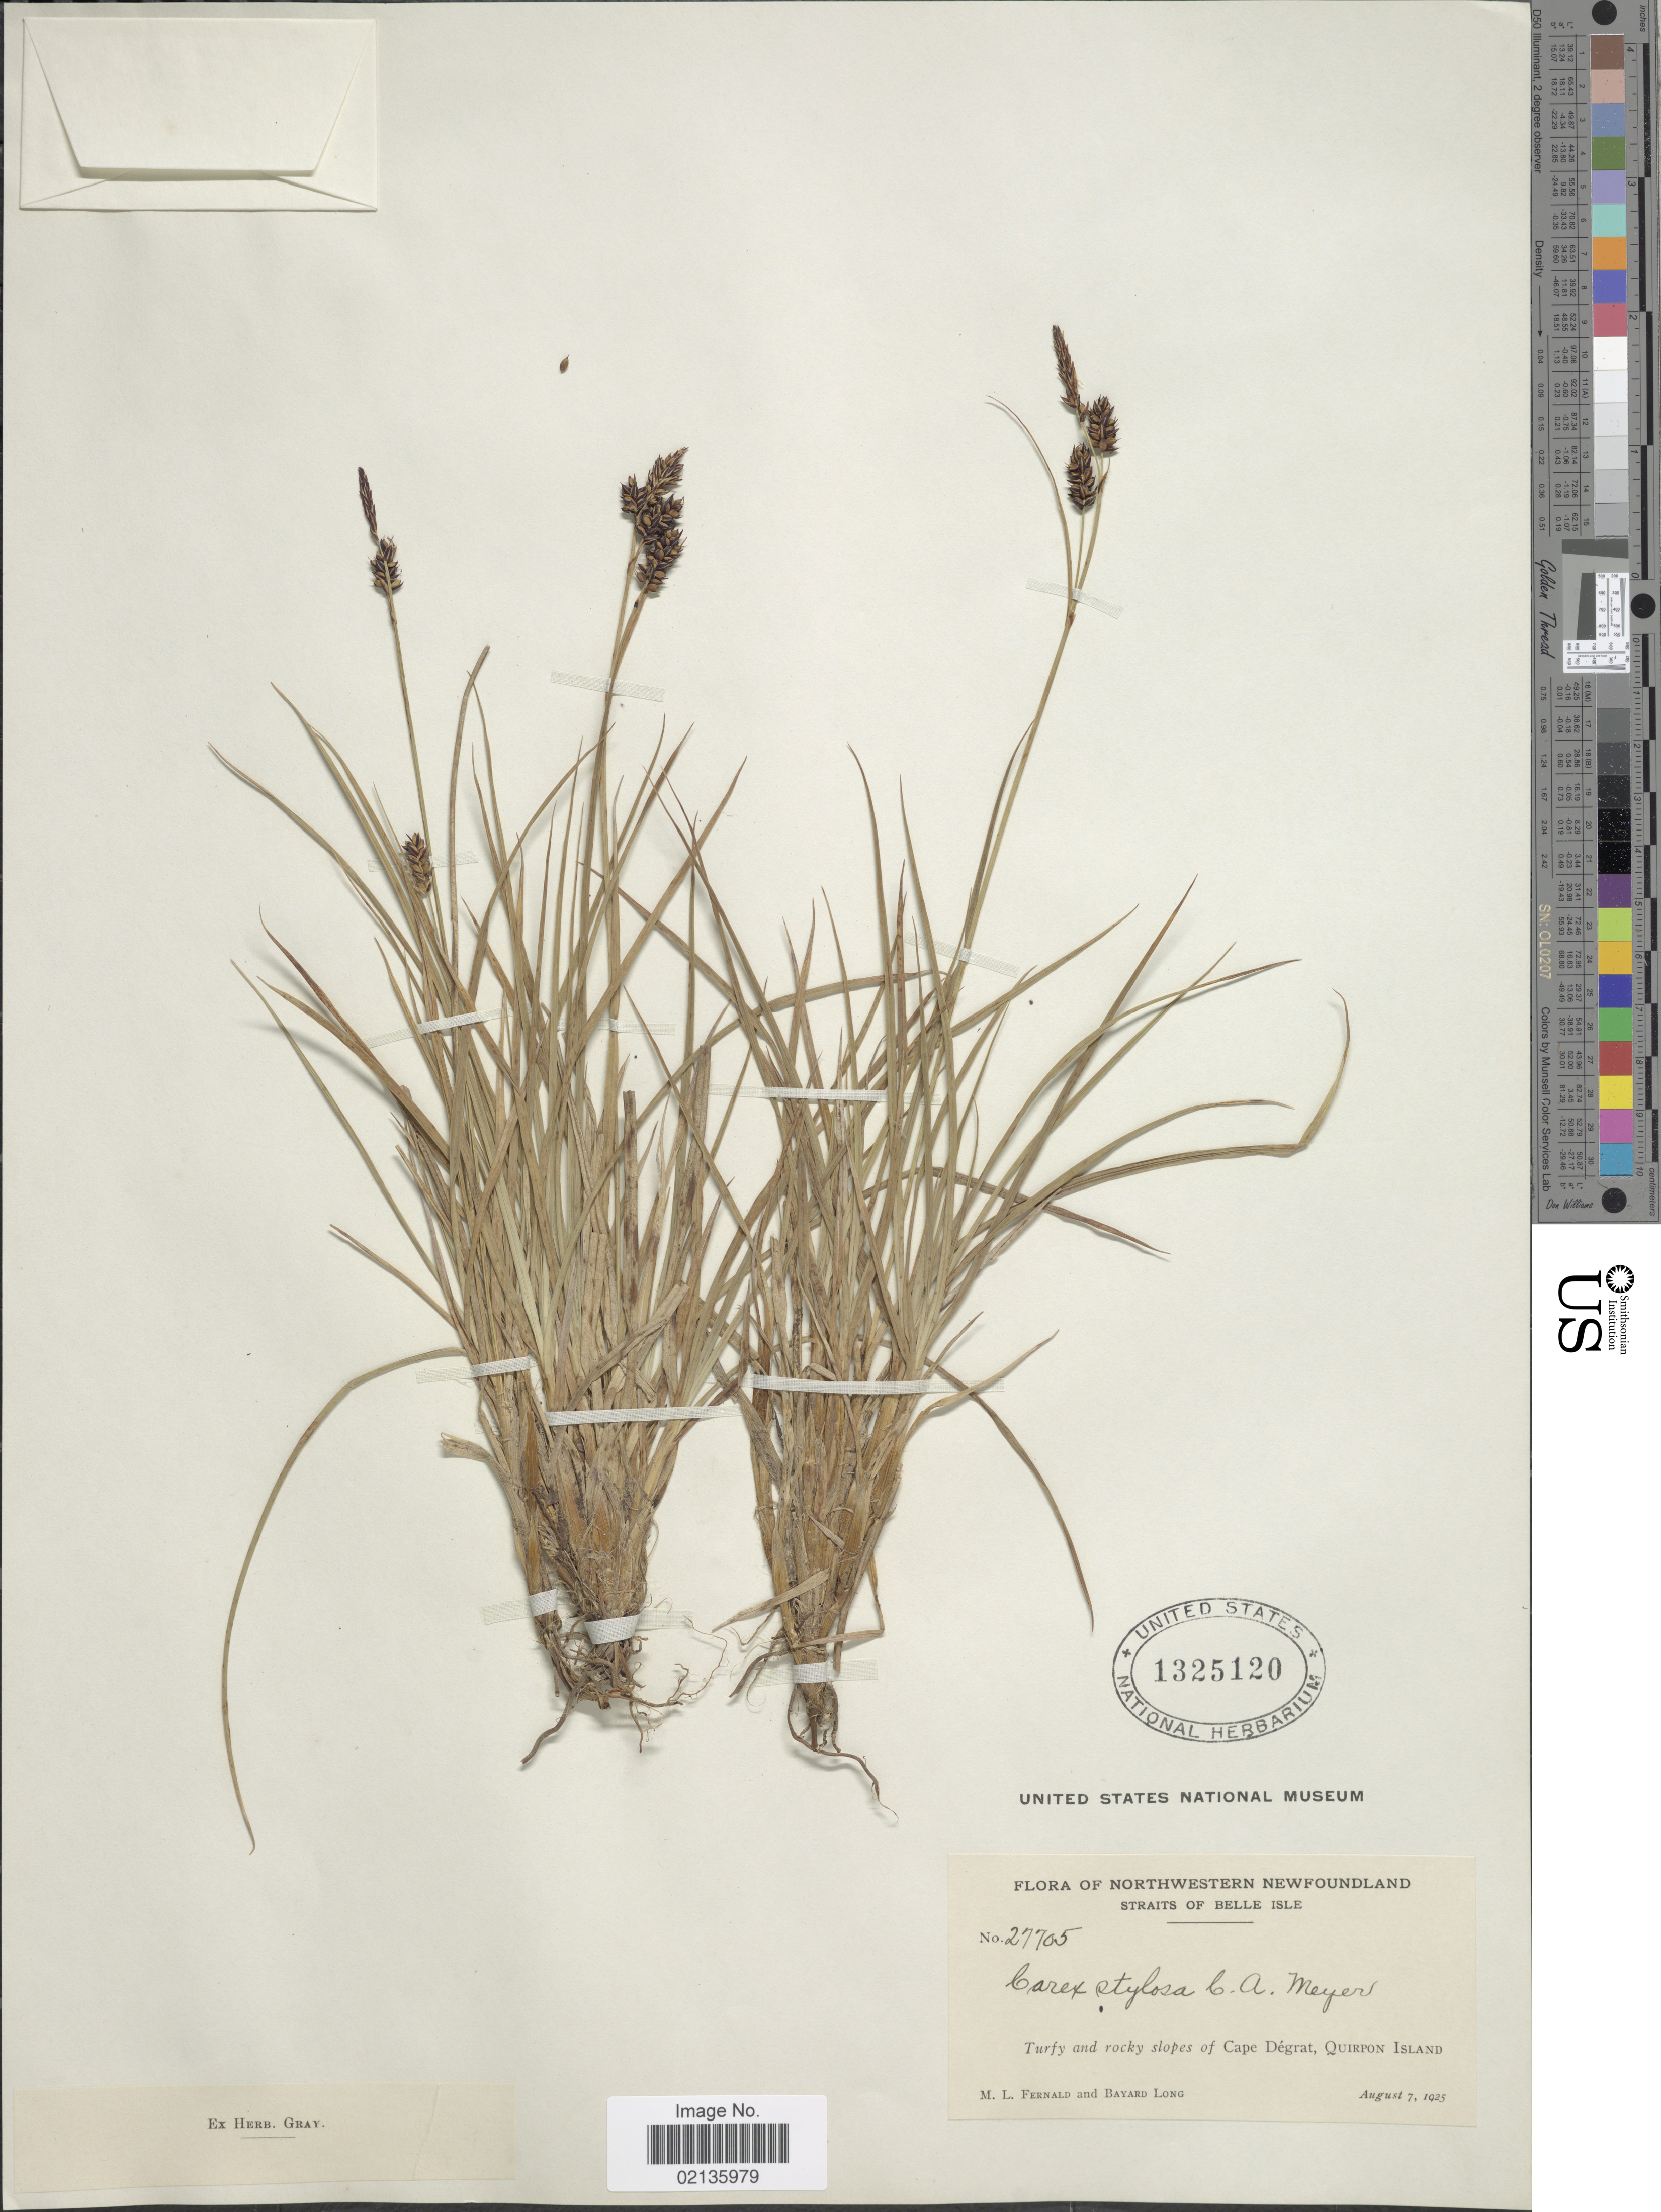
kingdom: Plantae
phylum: Tracheophyta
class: Liliopsida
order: Poales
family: Cyperaceae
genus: Carex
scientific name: Carex stylosa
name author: C.A. Mey.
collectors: M. L. Fernald & B. Long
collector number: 27705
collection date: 1925-08-07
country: Canada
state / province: Newfoundland and Labrador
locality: Northwestern Newfoundland, Straits of Belle Isle, Turfy and rocky slopes of Cape Degrat, Quirpon Island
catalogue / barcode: US 1325120